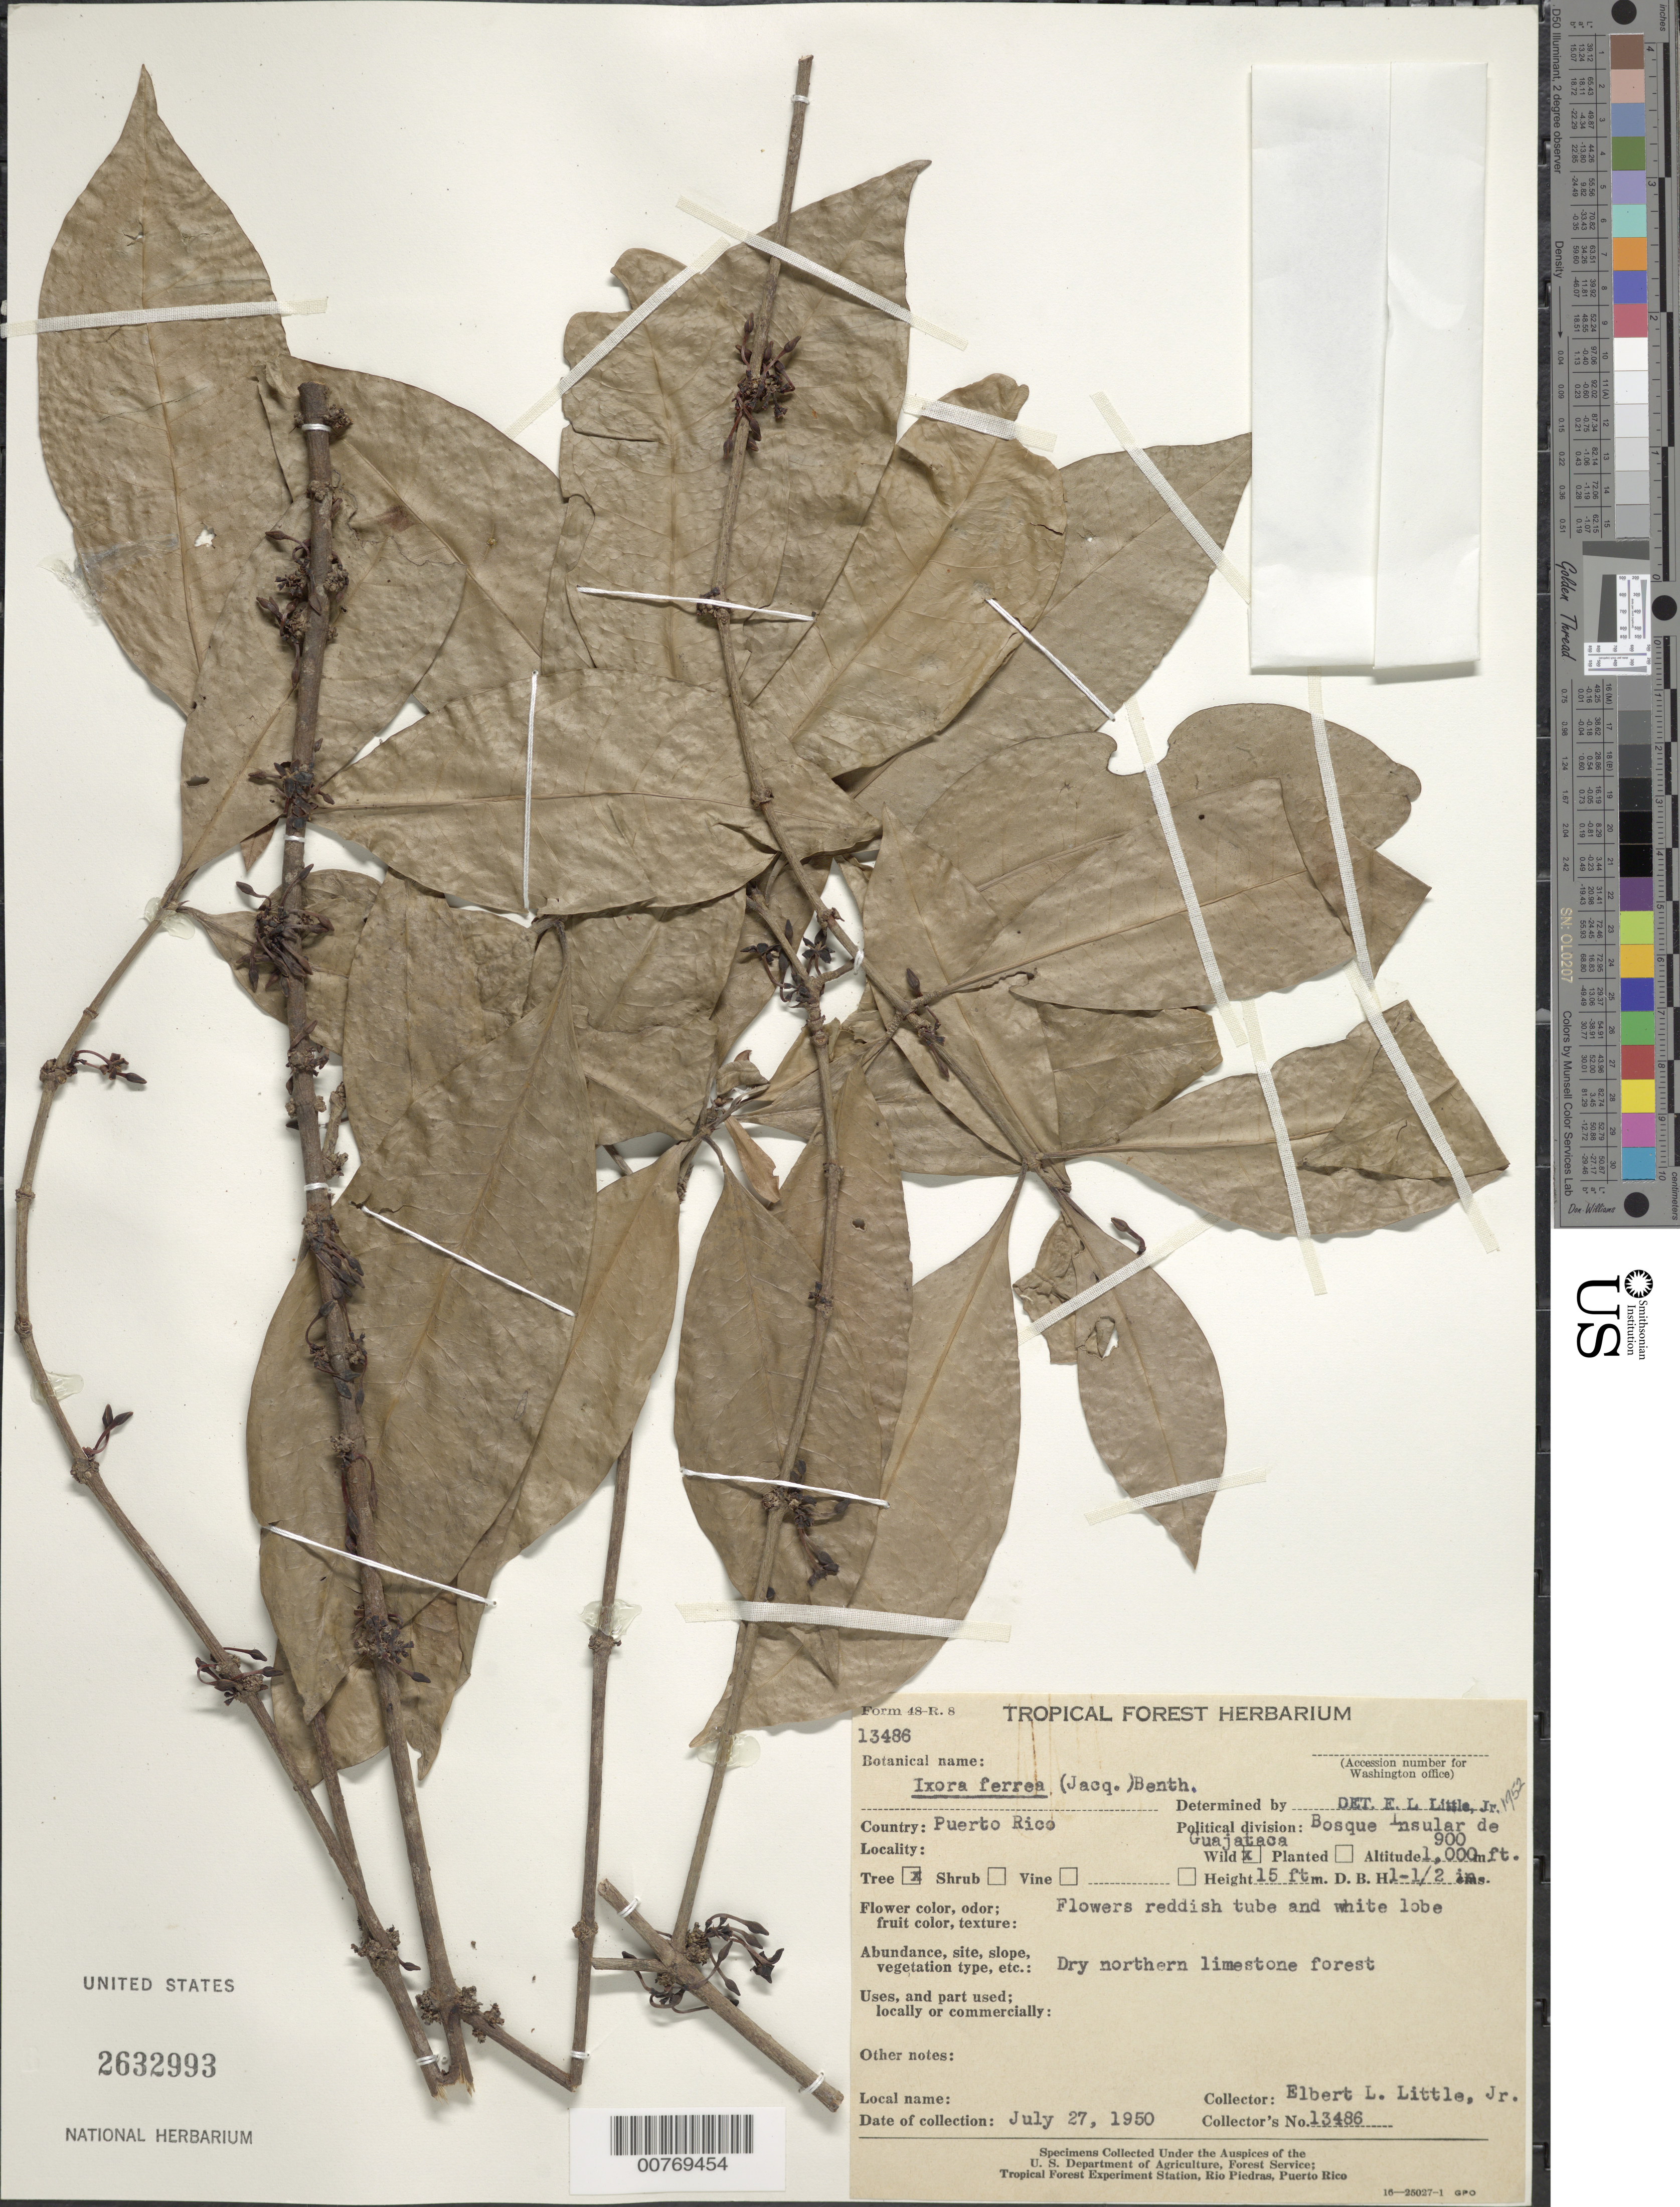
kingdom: Plantae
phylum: Tracheophyta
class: Magnoliopsida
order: Gentianales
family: Rubiaceae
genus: Ixora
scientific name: Ixora ferrea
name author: (Jacq.) Benth.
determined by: Little, Elbert L., Jr., (FSSR), United States Department of Agriculture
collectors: E. L. Little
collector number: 13486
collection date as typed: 27 Jul 1950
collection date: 1950-07-27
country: Puerto Rico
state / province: Quebradillas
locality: Bosque Insular de Guajataca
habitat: Dry northern limestone forest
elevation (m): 274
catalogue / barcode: US 2632993